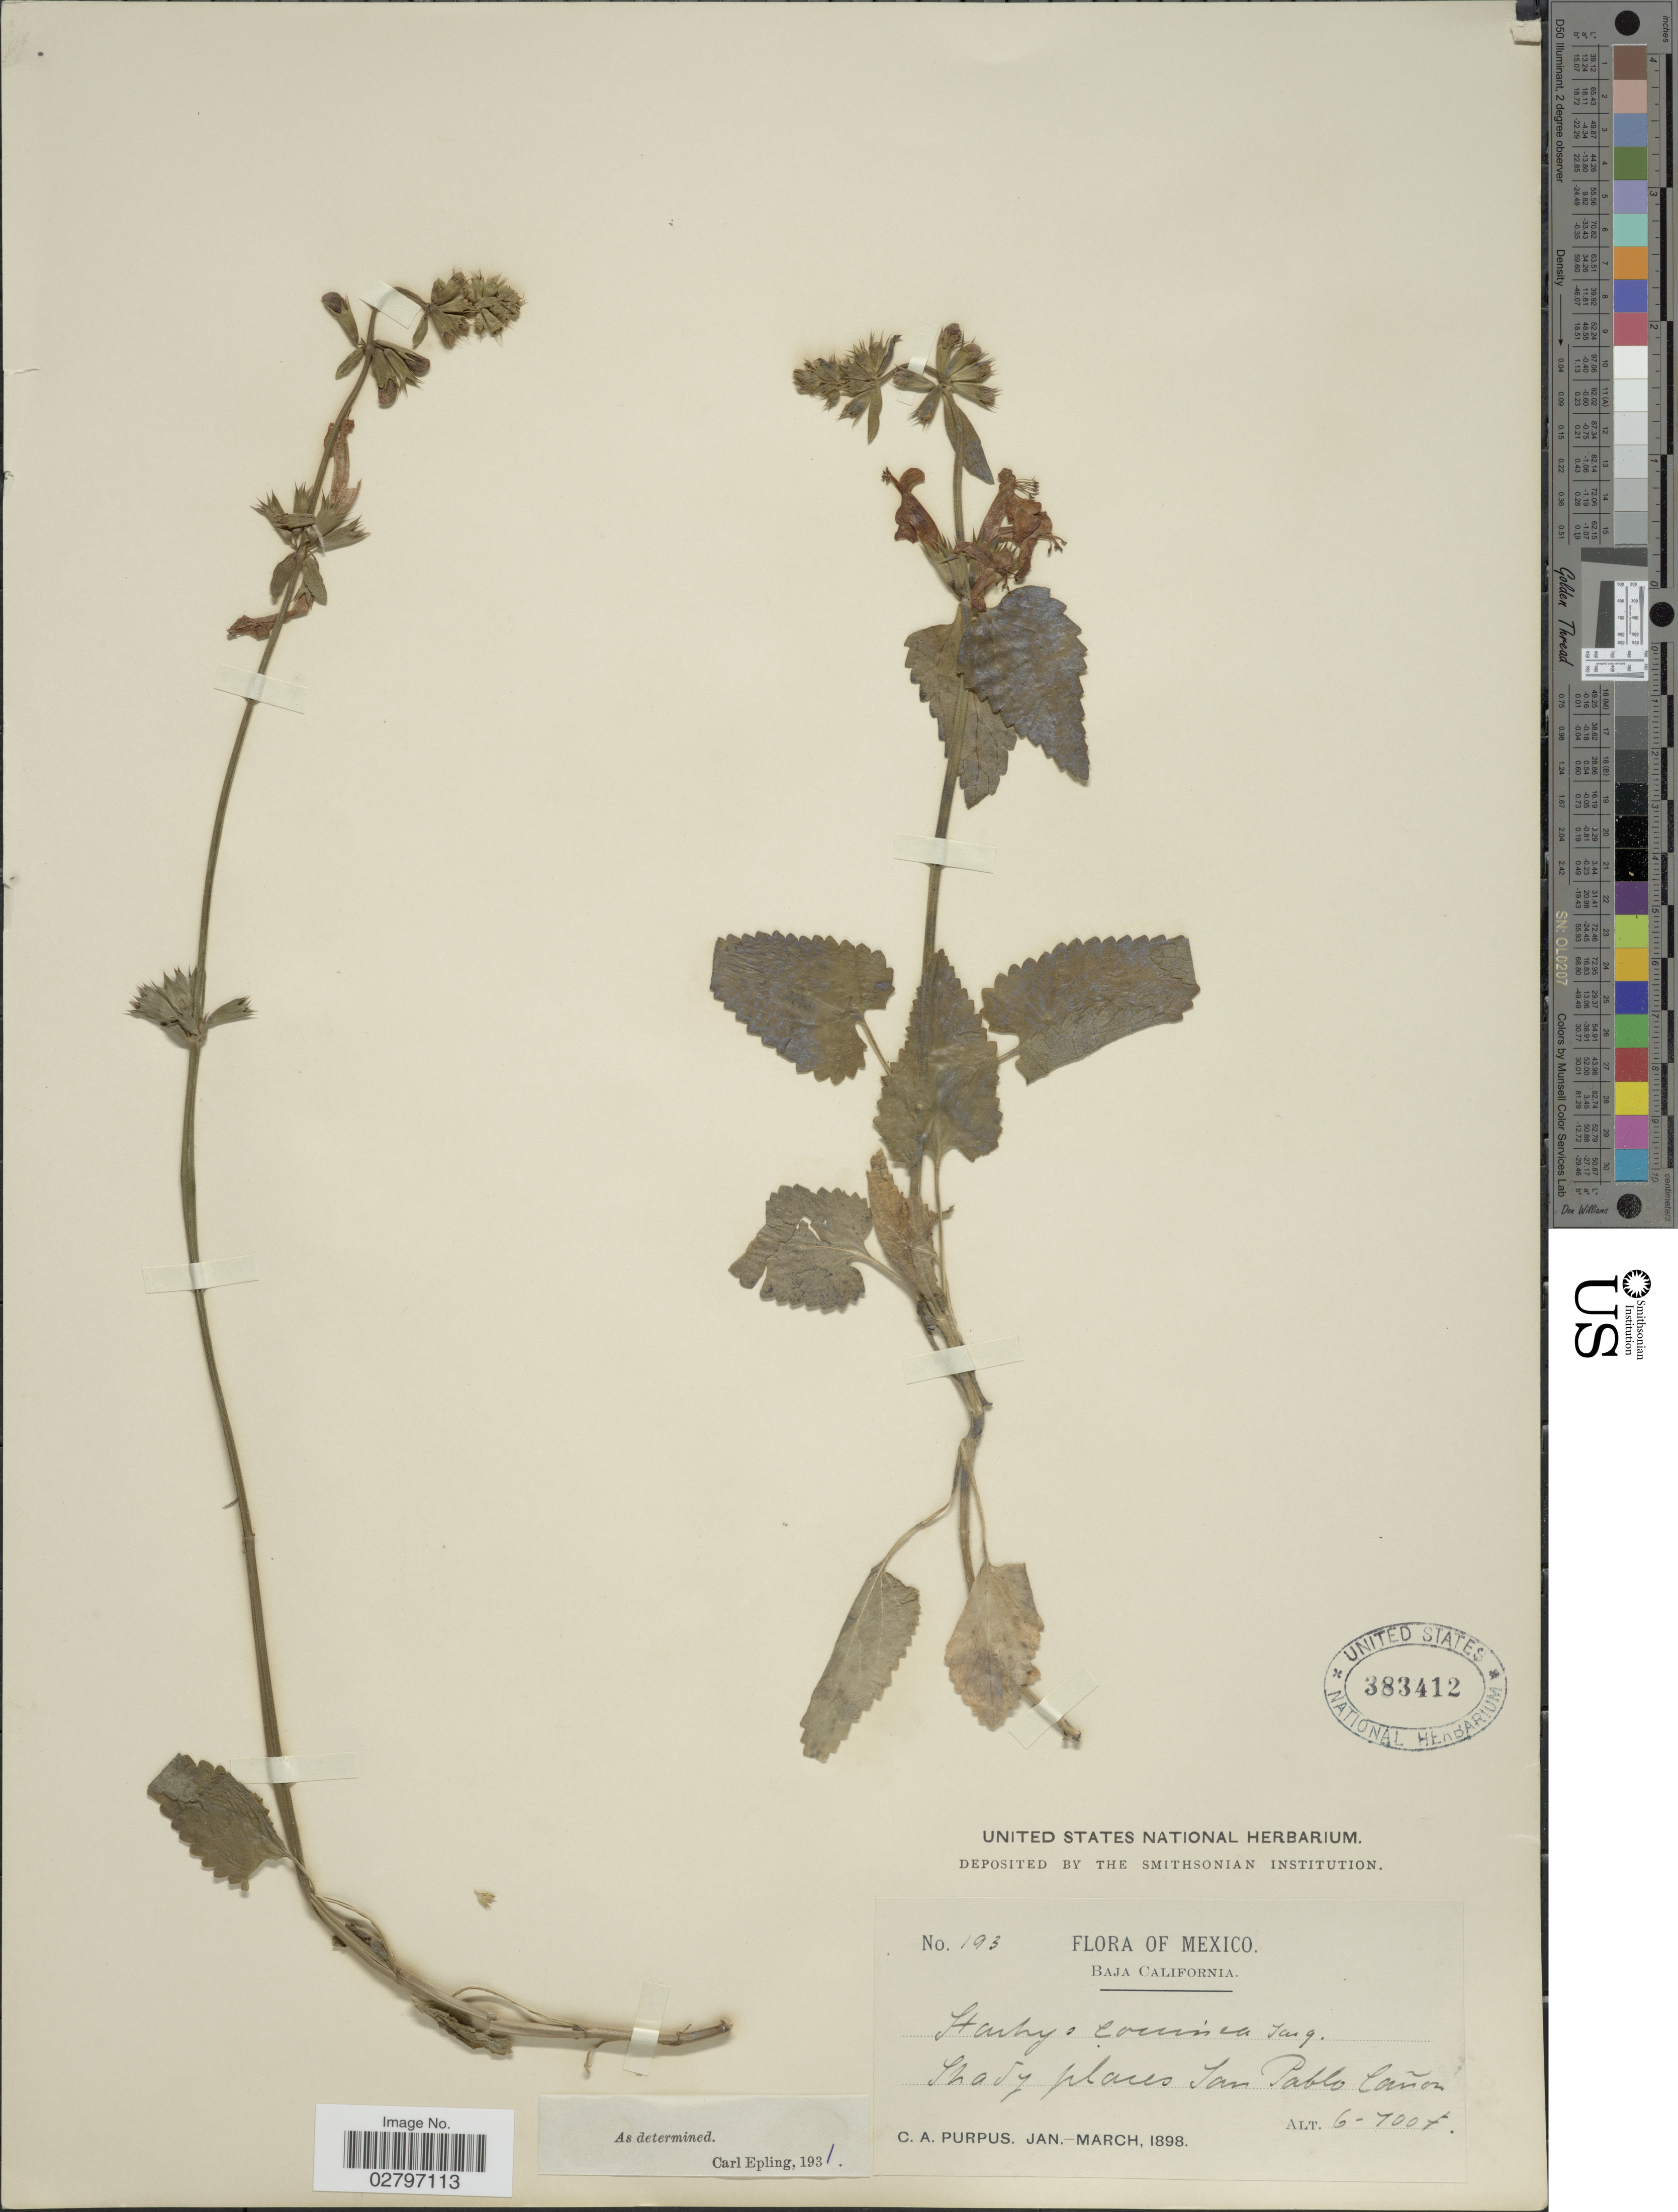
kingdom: Plantae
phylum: Tracheophyta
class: Magnoliopsida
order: Lamiales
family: Lamiaceae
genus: Stachys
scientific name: Stachys coccinea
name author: Ortega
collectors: C. A. Purpus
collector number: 193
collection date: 1898-01/1898-03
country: Mexico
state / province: Baja California Sur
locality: Shady places San Pablo Cañon.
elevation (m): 183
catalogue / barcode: US 383412